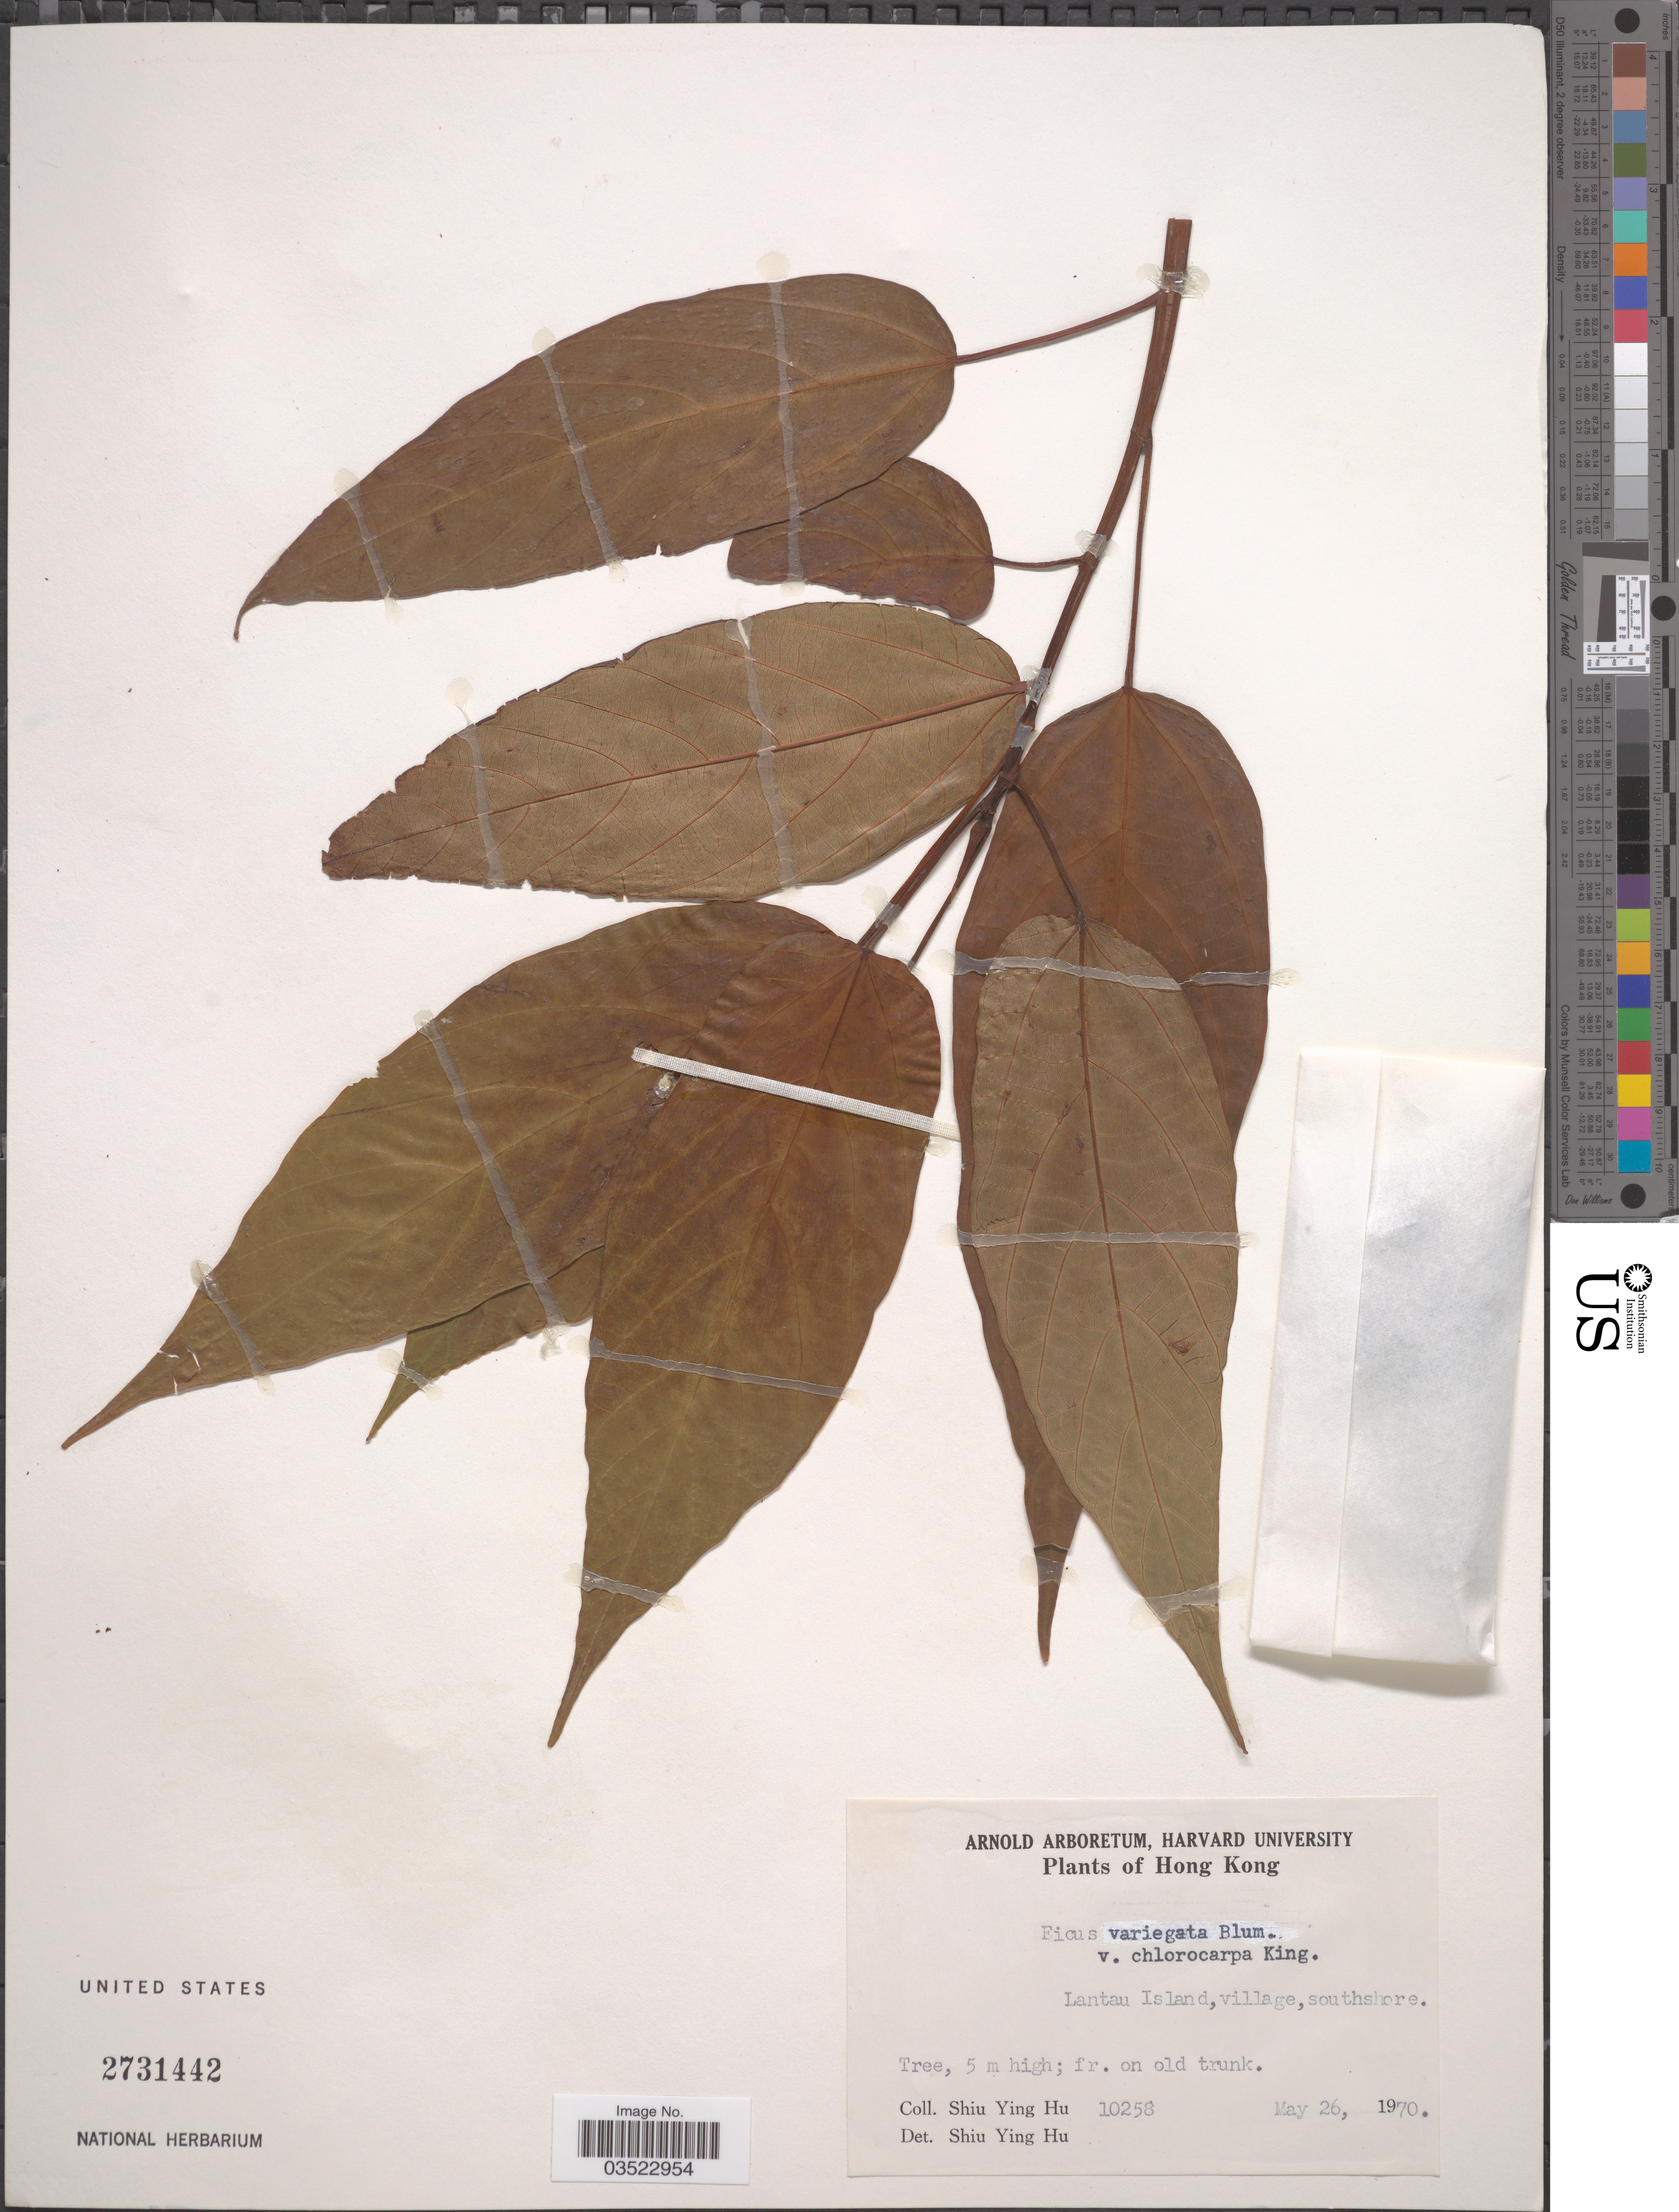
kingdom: Plantae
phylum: Tracheophyta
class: Magnoliopsida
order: Rosales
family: Moraceae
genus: Ficus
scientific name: Ficus variegata var. chlorocarpa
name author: King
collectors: S. Y. Hu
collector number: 10258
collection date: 1970-05-26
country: China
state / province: Hong Kong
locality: Lantau Island, village, southshore.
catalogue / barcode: US 2731442